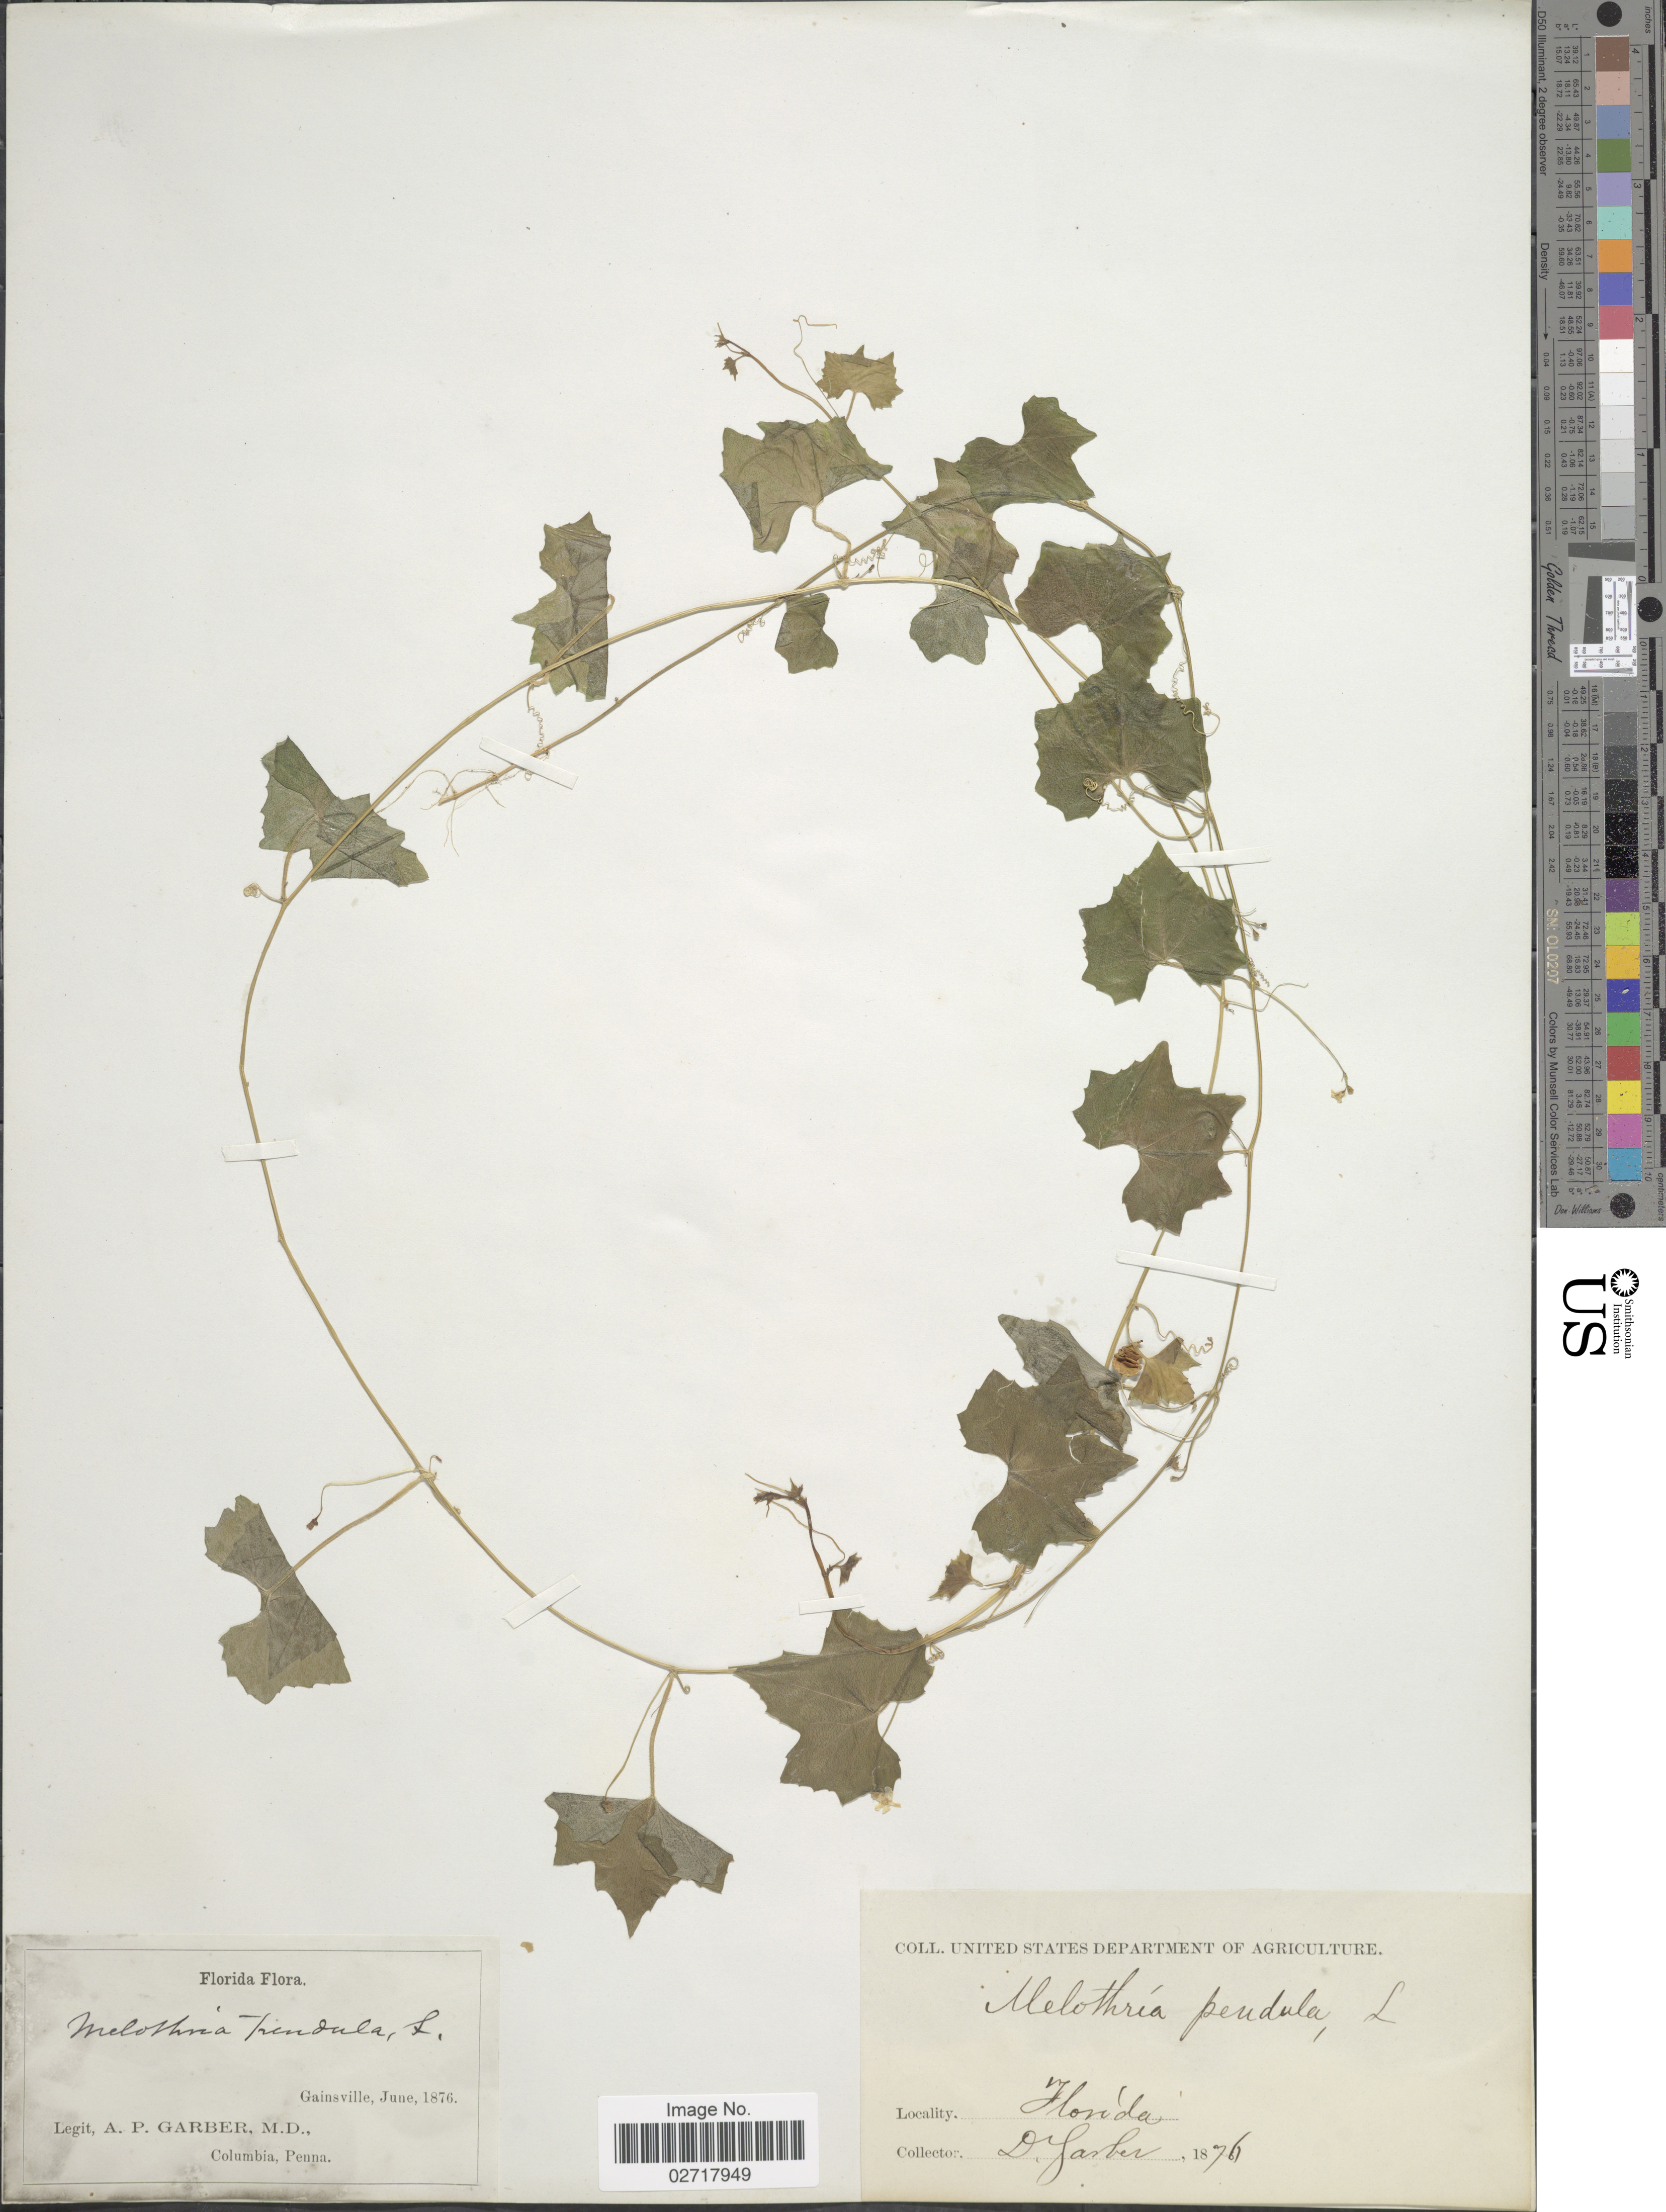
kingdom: Plantae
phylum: Tracheophyta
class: Magnoliopsida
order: Cucurbitales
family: Cucurbitaceae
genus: Melothria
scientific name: Melothria pendula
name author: L.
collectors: A. P. Garber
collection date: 1876-06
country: United States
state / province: Florida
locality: Gainsville